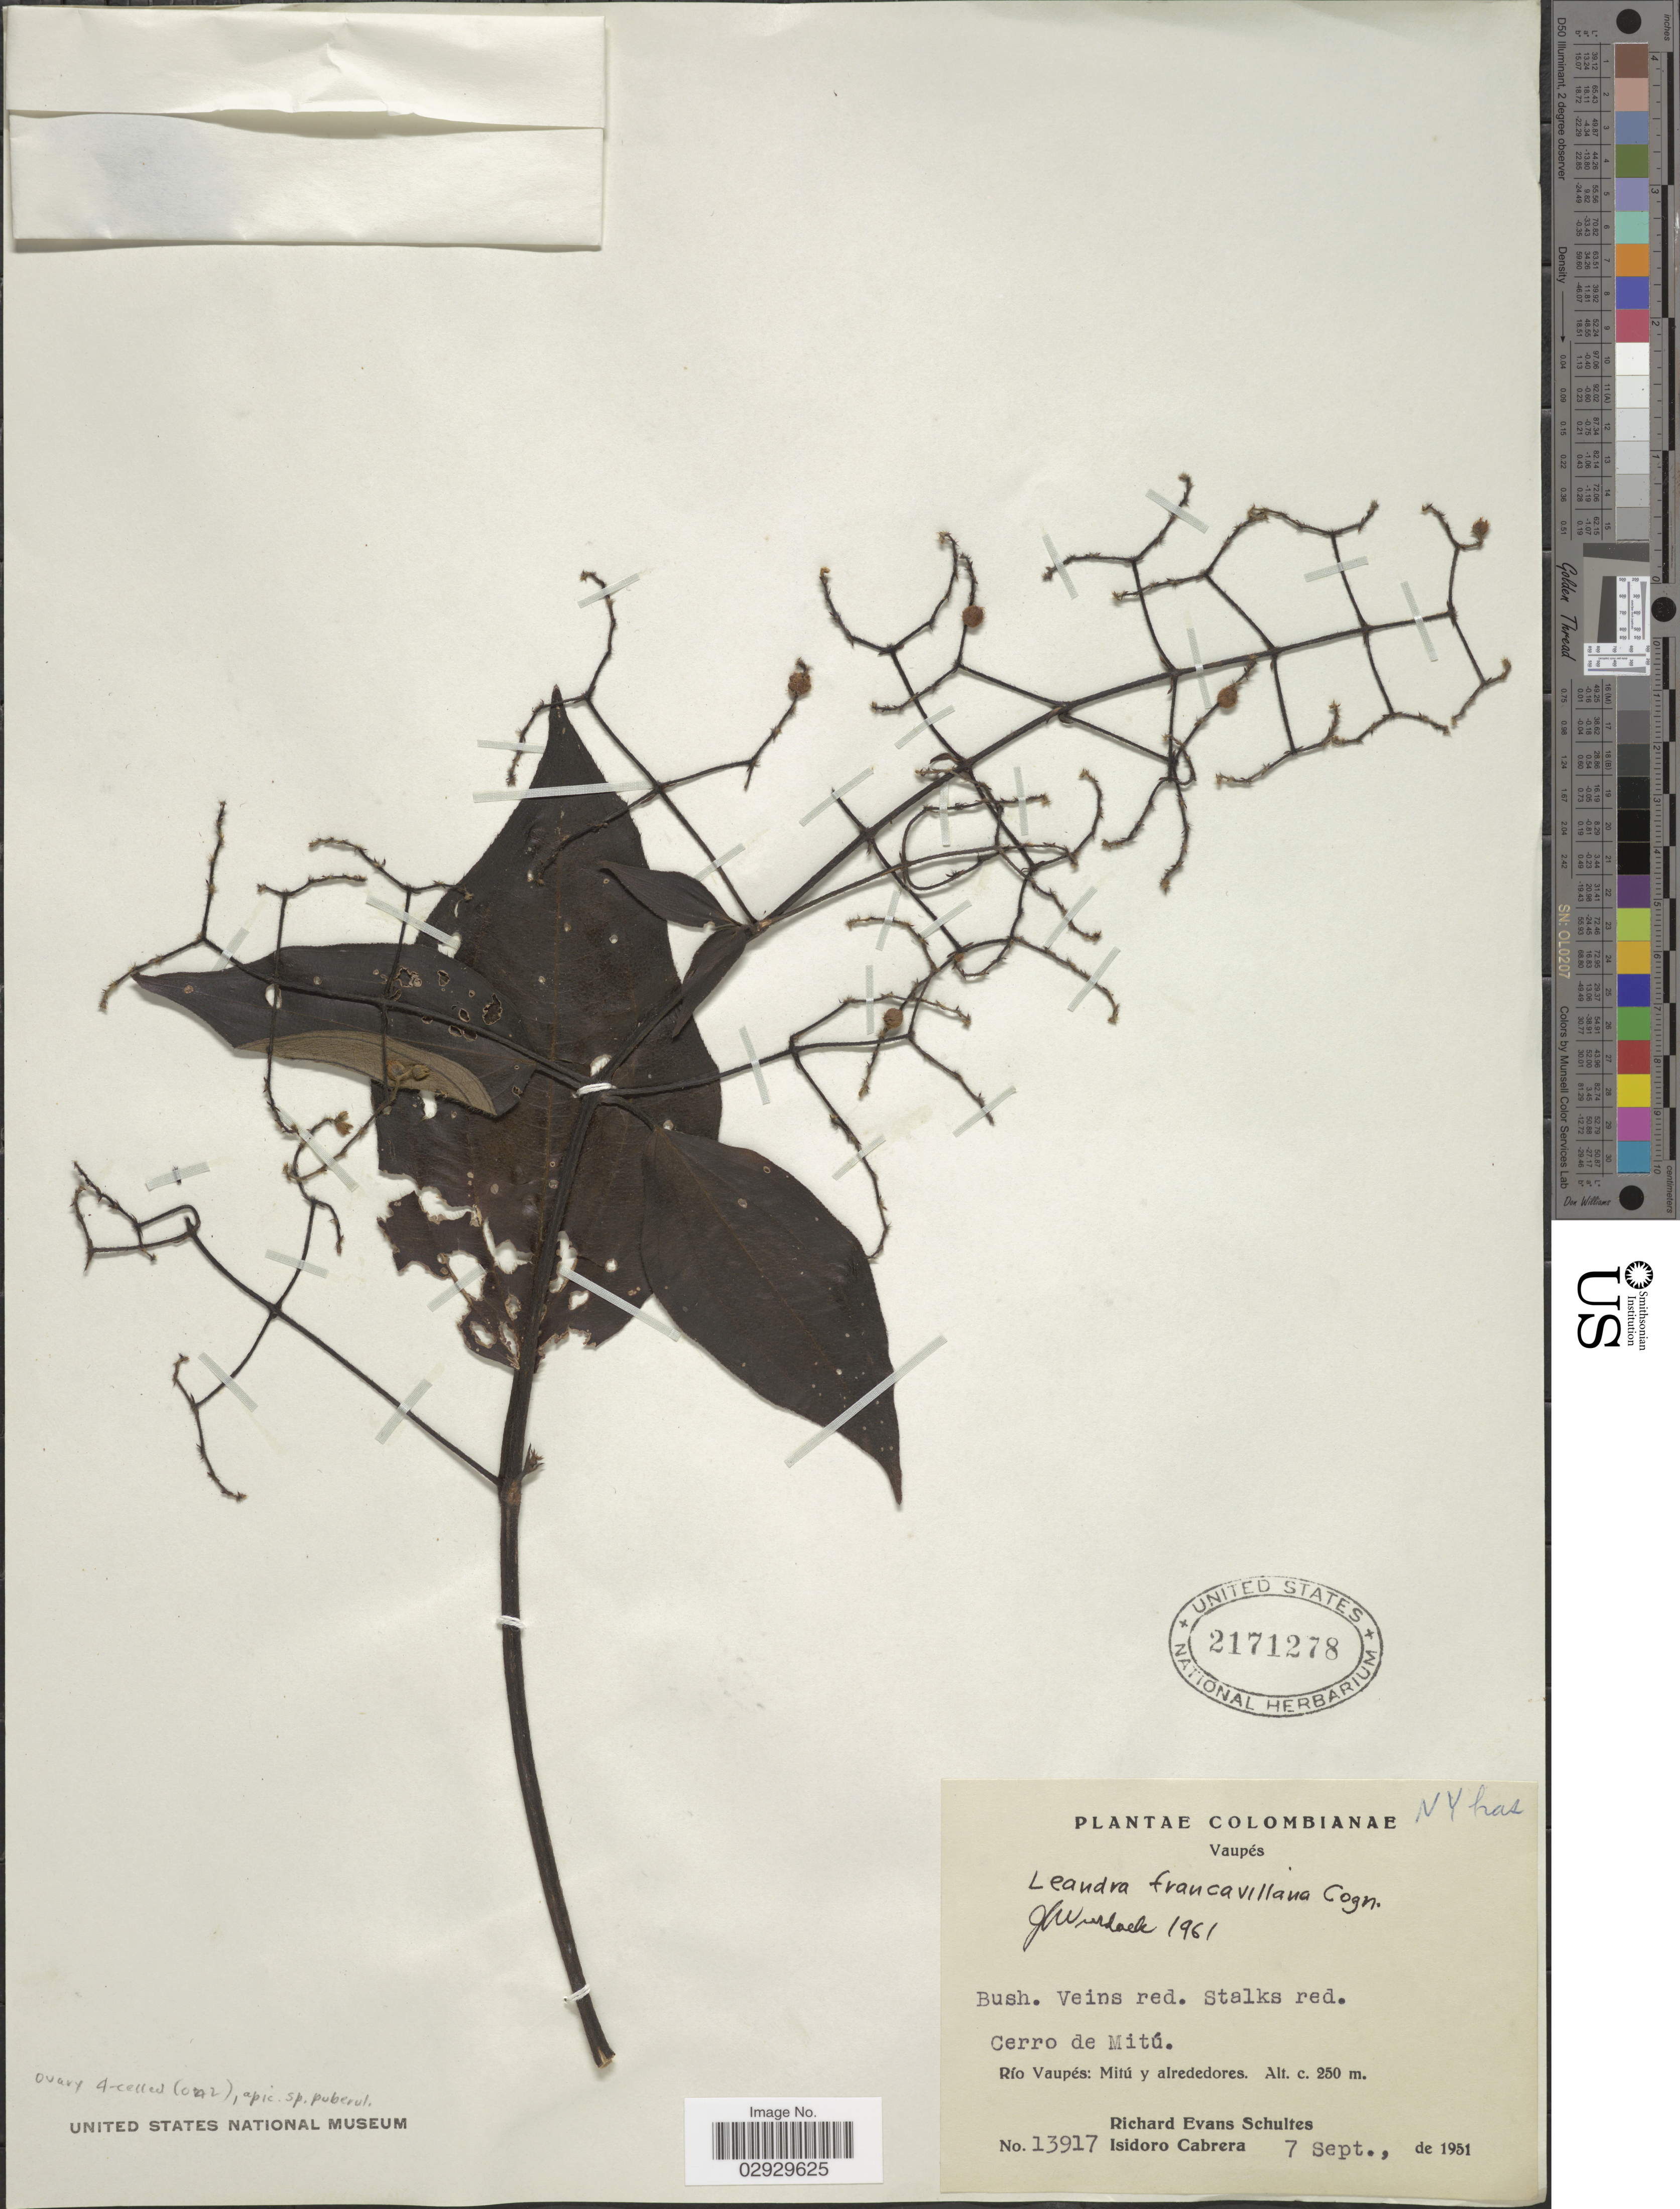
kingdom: Plantae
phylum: Tracheophyta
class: Magnoliopsida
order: Myrtales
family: Melastomataceae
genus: Leandra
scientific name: Leandra francavillana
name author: Cogn.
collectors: R. E. Schultes & I. Cabrera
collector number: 13917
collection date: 1951-09-07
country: Colombia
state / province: Vaupés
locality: Cerro de Mitú. Río Vaupés: Mitú y alrededores.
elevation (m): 250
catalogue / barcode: US 217278